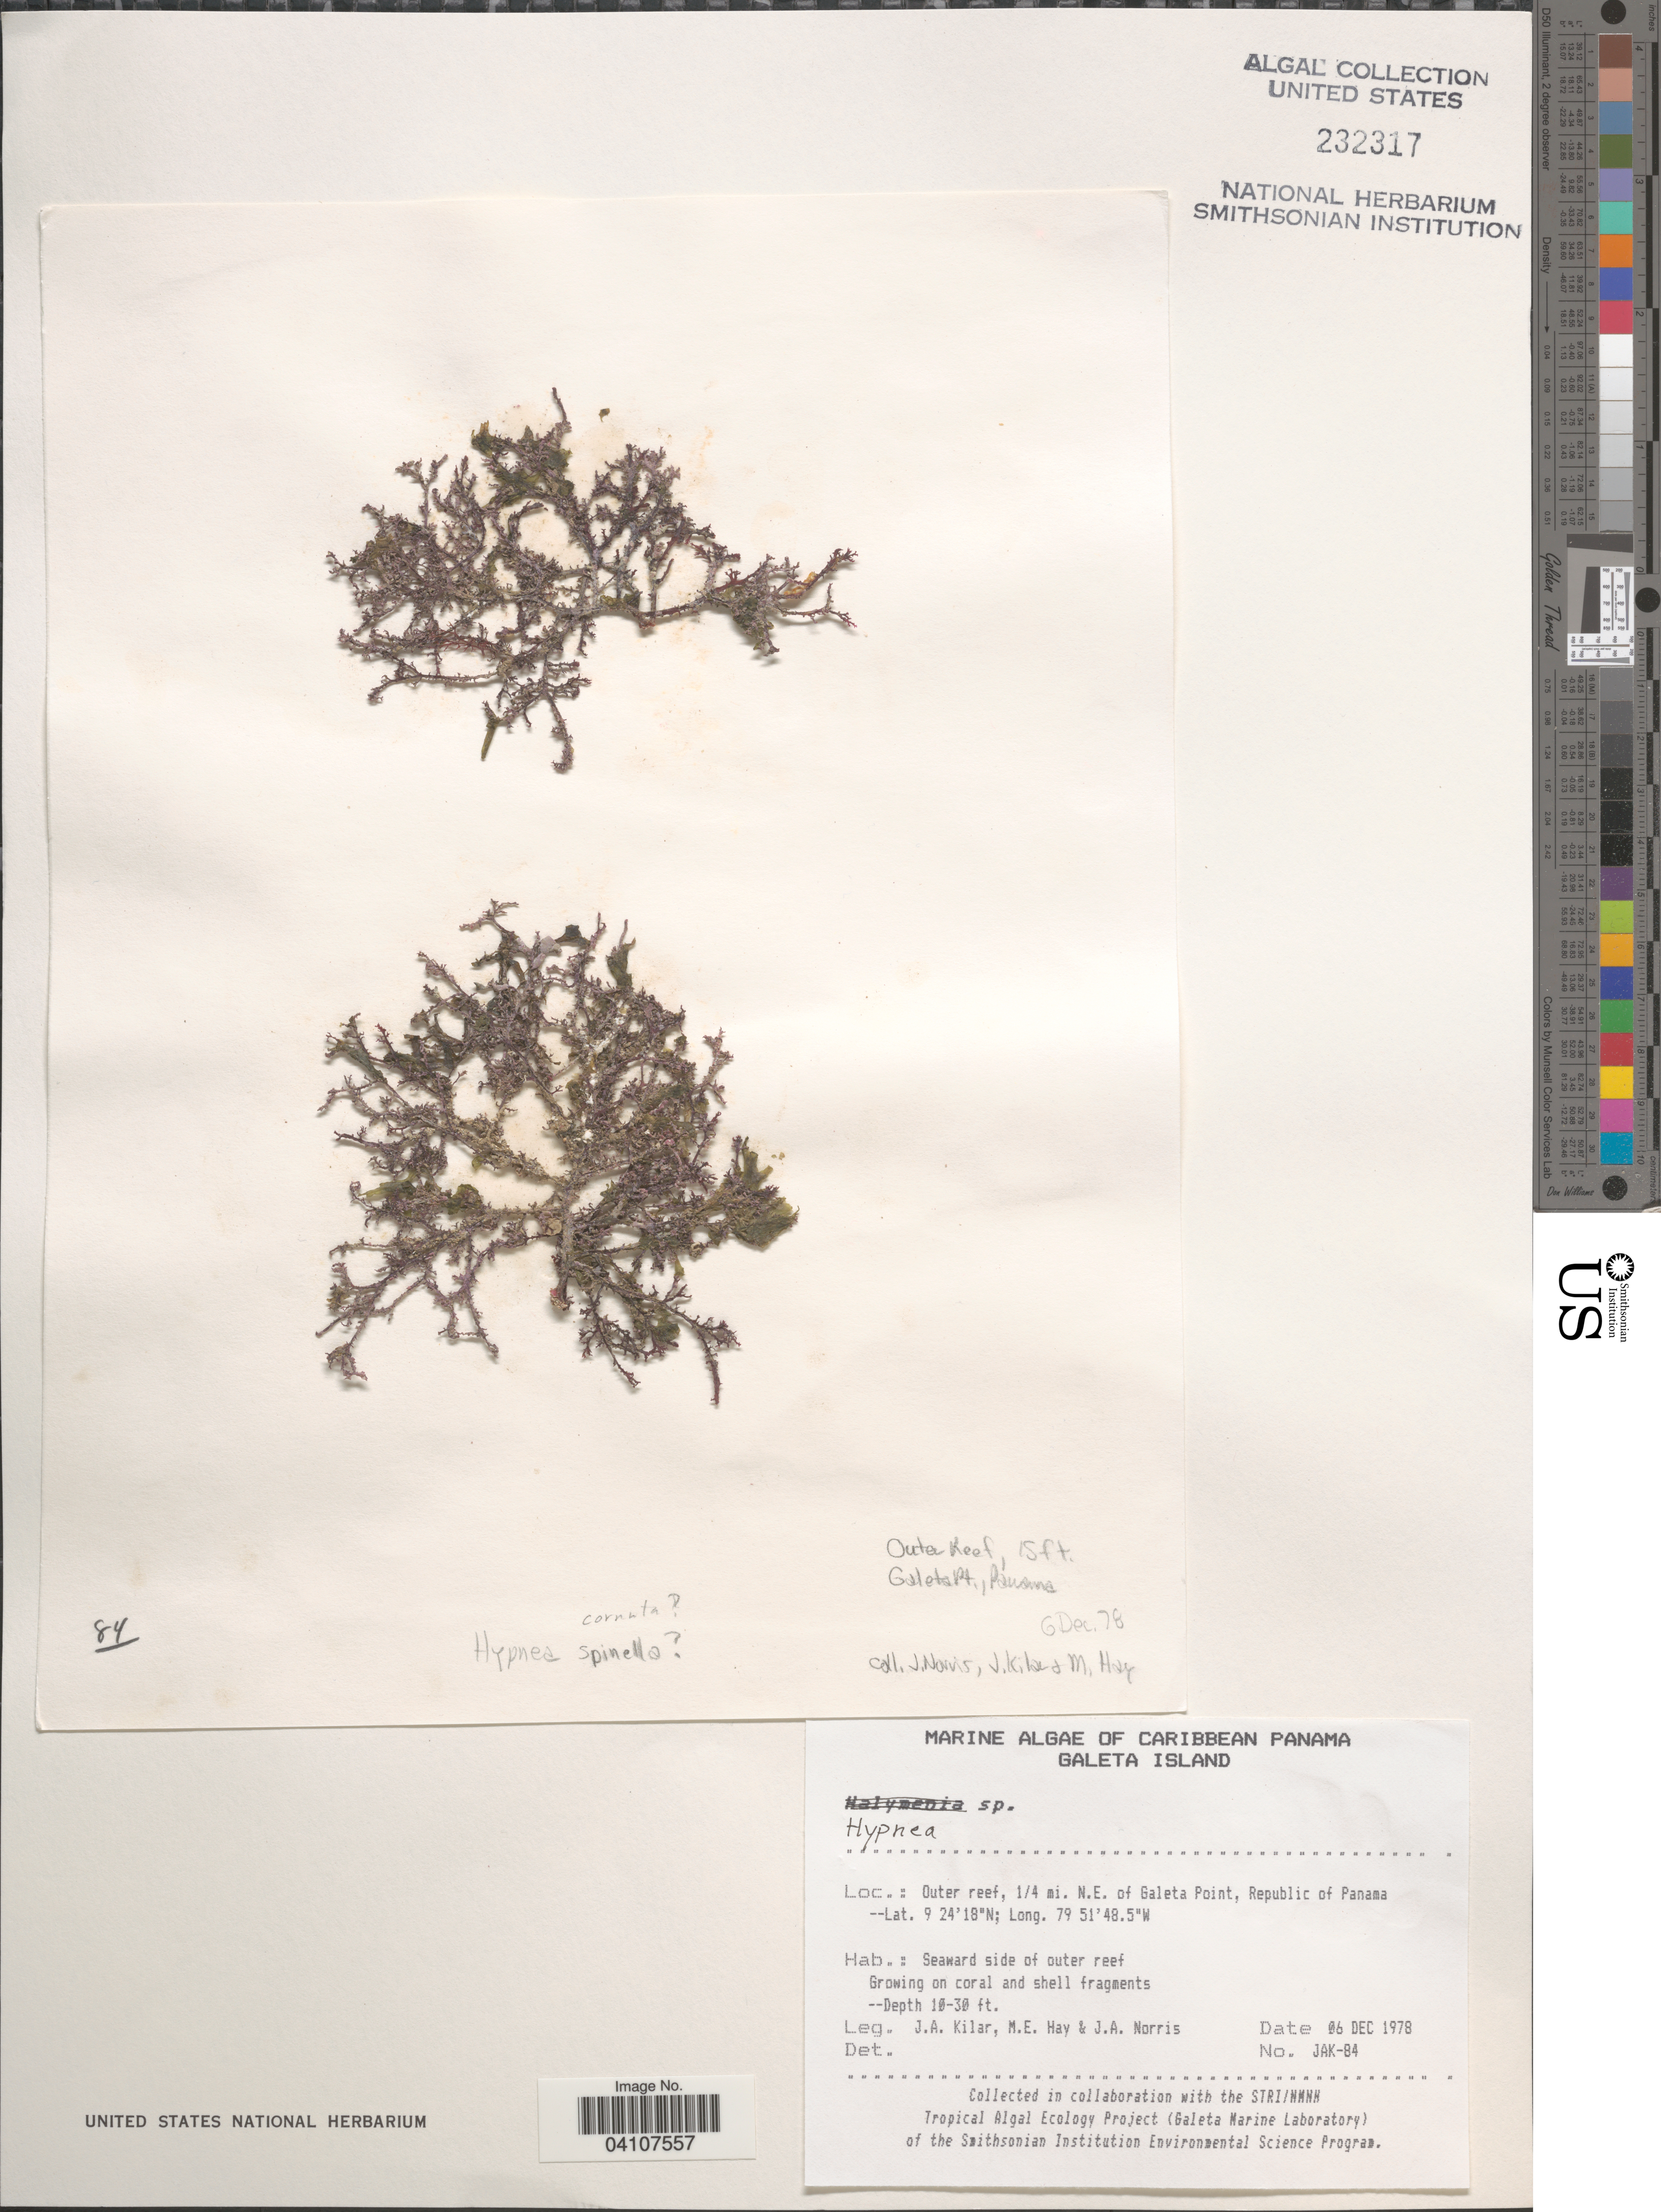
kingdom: Plantae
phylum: Rhodophyta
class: Florideophyceae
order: Gigartinales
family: Cystocloniaceae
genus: Hypnea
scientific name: Hypnea sp.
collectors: J. A. Kilar, M. E. Hay & J. A. Norris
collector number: JAK-84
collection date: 1978-12-06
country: Panama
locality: Caribbean Panama. Galeta Island. Outer reef, 1/4 mi. N.E. of Galeta Point, Republic of Panama.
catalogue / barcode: US 232317